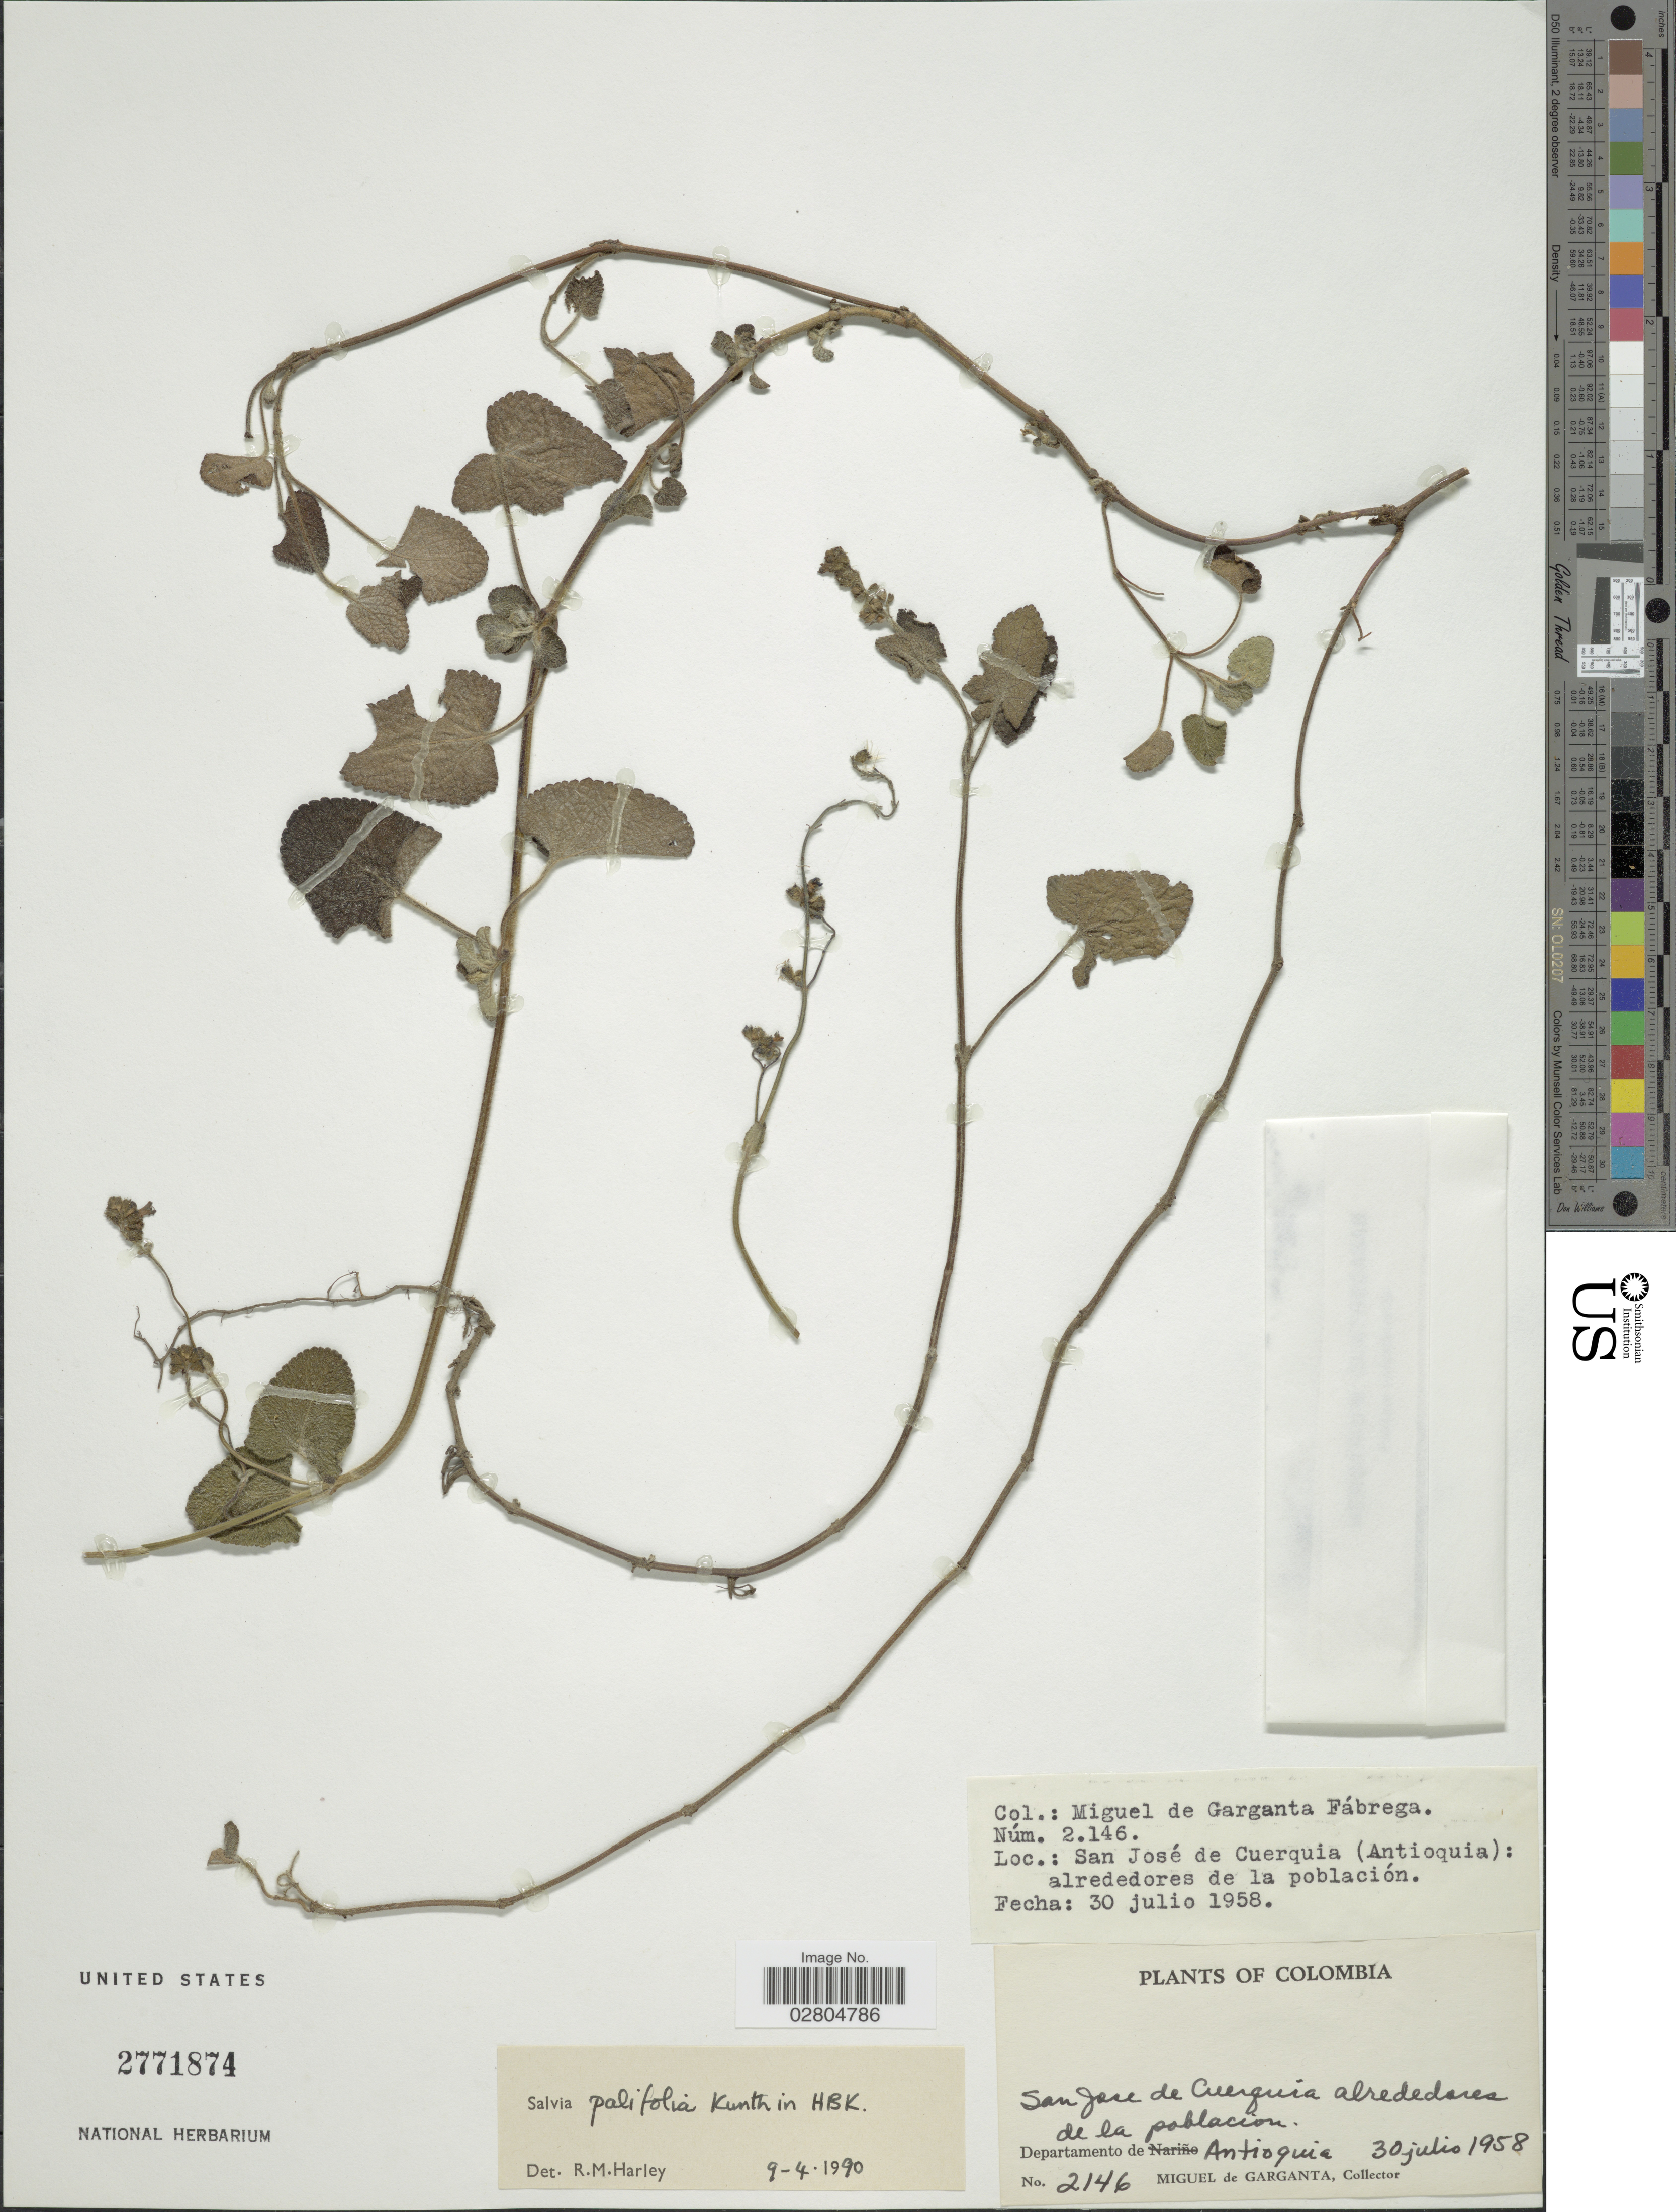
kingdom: Plantae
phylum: Tracheophyta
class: Magnoliopsida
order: Lamiales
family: Lamiaceae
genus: Salvia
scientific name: Salvia palifolia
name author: Kunth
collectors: M. Garganta-Fábrega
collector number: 2146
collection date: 1958-07-30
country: Colombia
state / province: Antioquia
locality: San Jose de Cuerquia alrededores de la población. Departamento de Antioquia.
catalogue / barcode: US 2771874